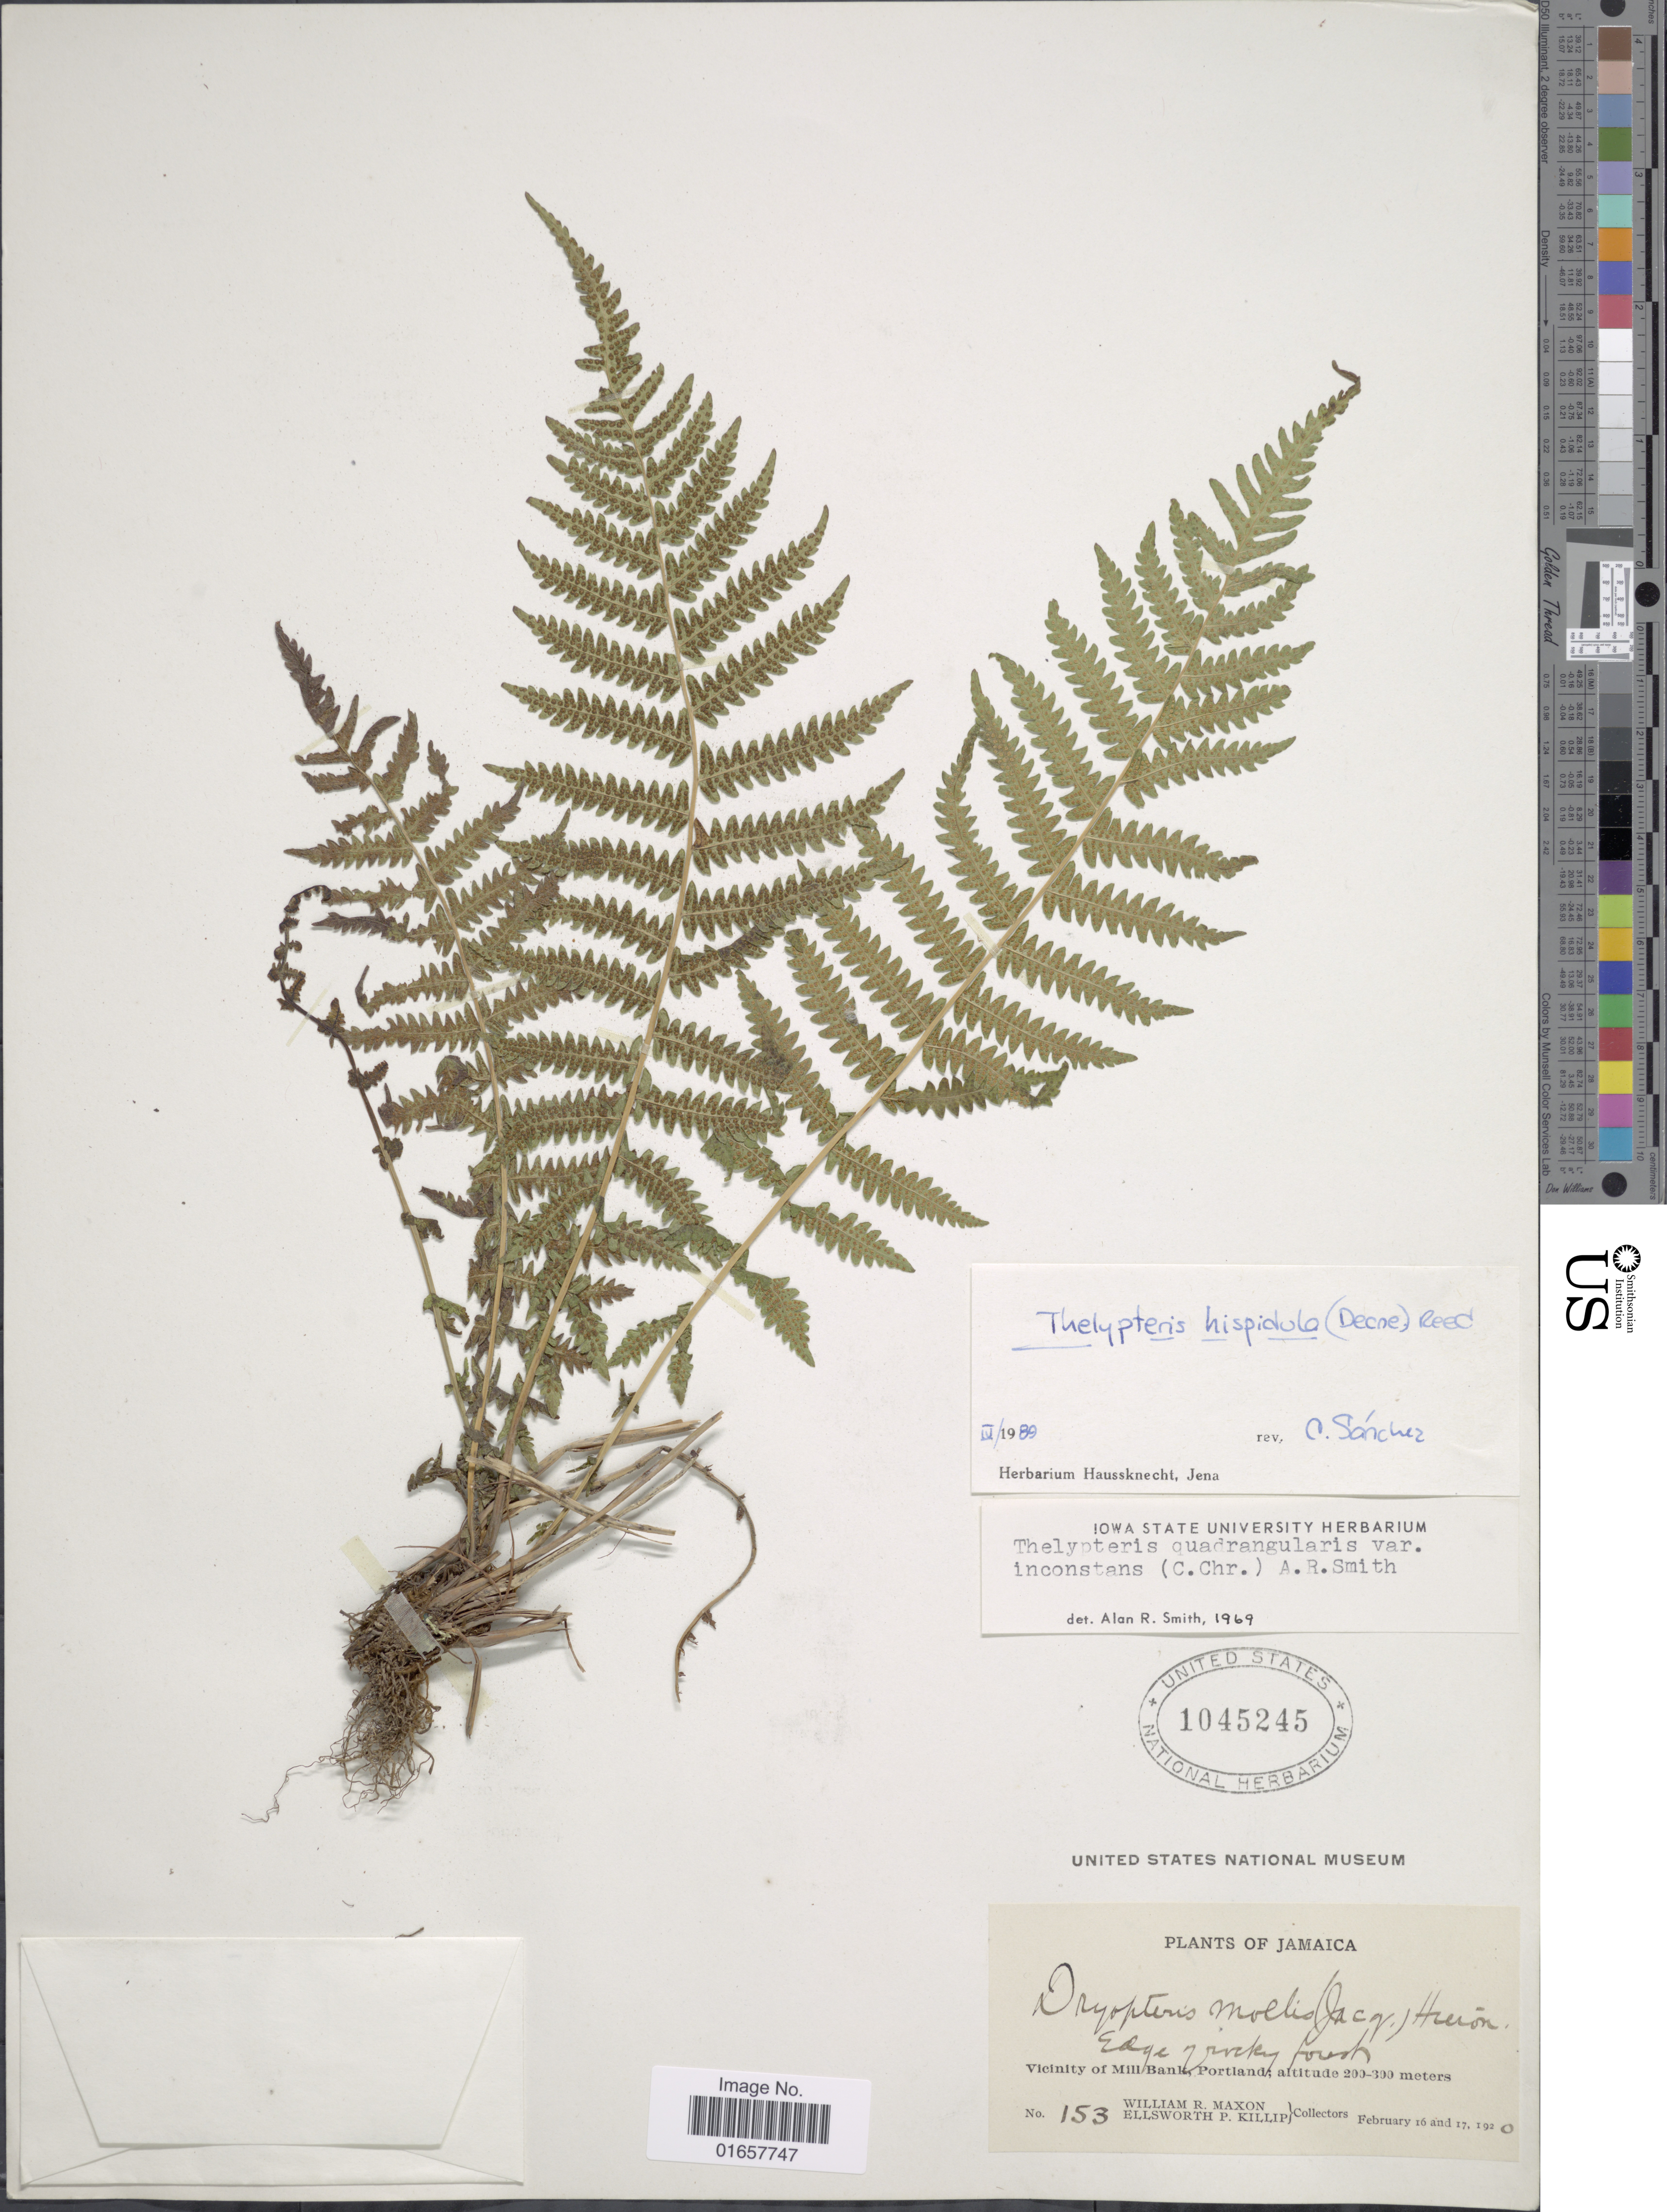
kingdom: Plantae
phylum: Tracheophyta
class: Polypodiopsida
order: Polypodiales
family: Thelypteridaceae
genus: Christella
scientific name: Christella hispidula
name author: (Decne.) Holttum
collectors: W. R. Maxon & E. P. Killip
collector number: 153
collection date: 1920-02-16/1920-02-17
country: Jamaica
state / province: Portland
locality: Jamaica, vicinity of Mill Bank, Portland.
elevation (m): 200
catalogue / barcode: US 1045245